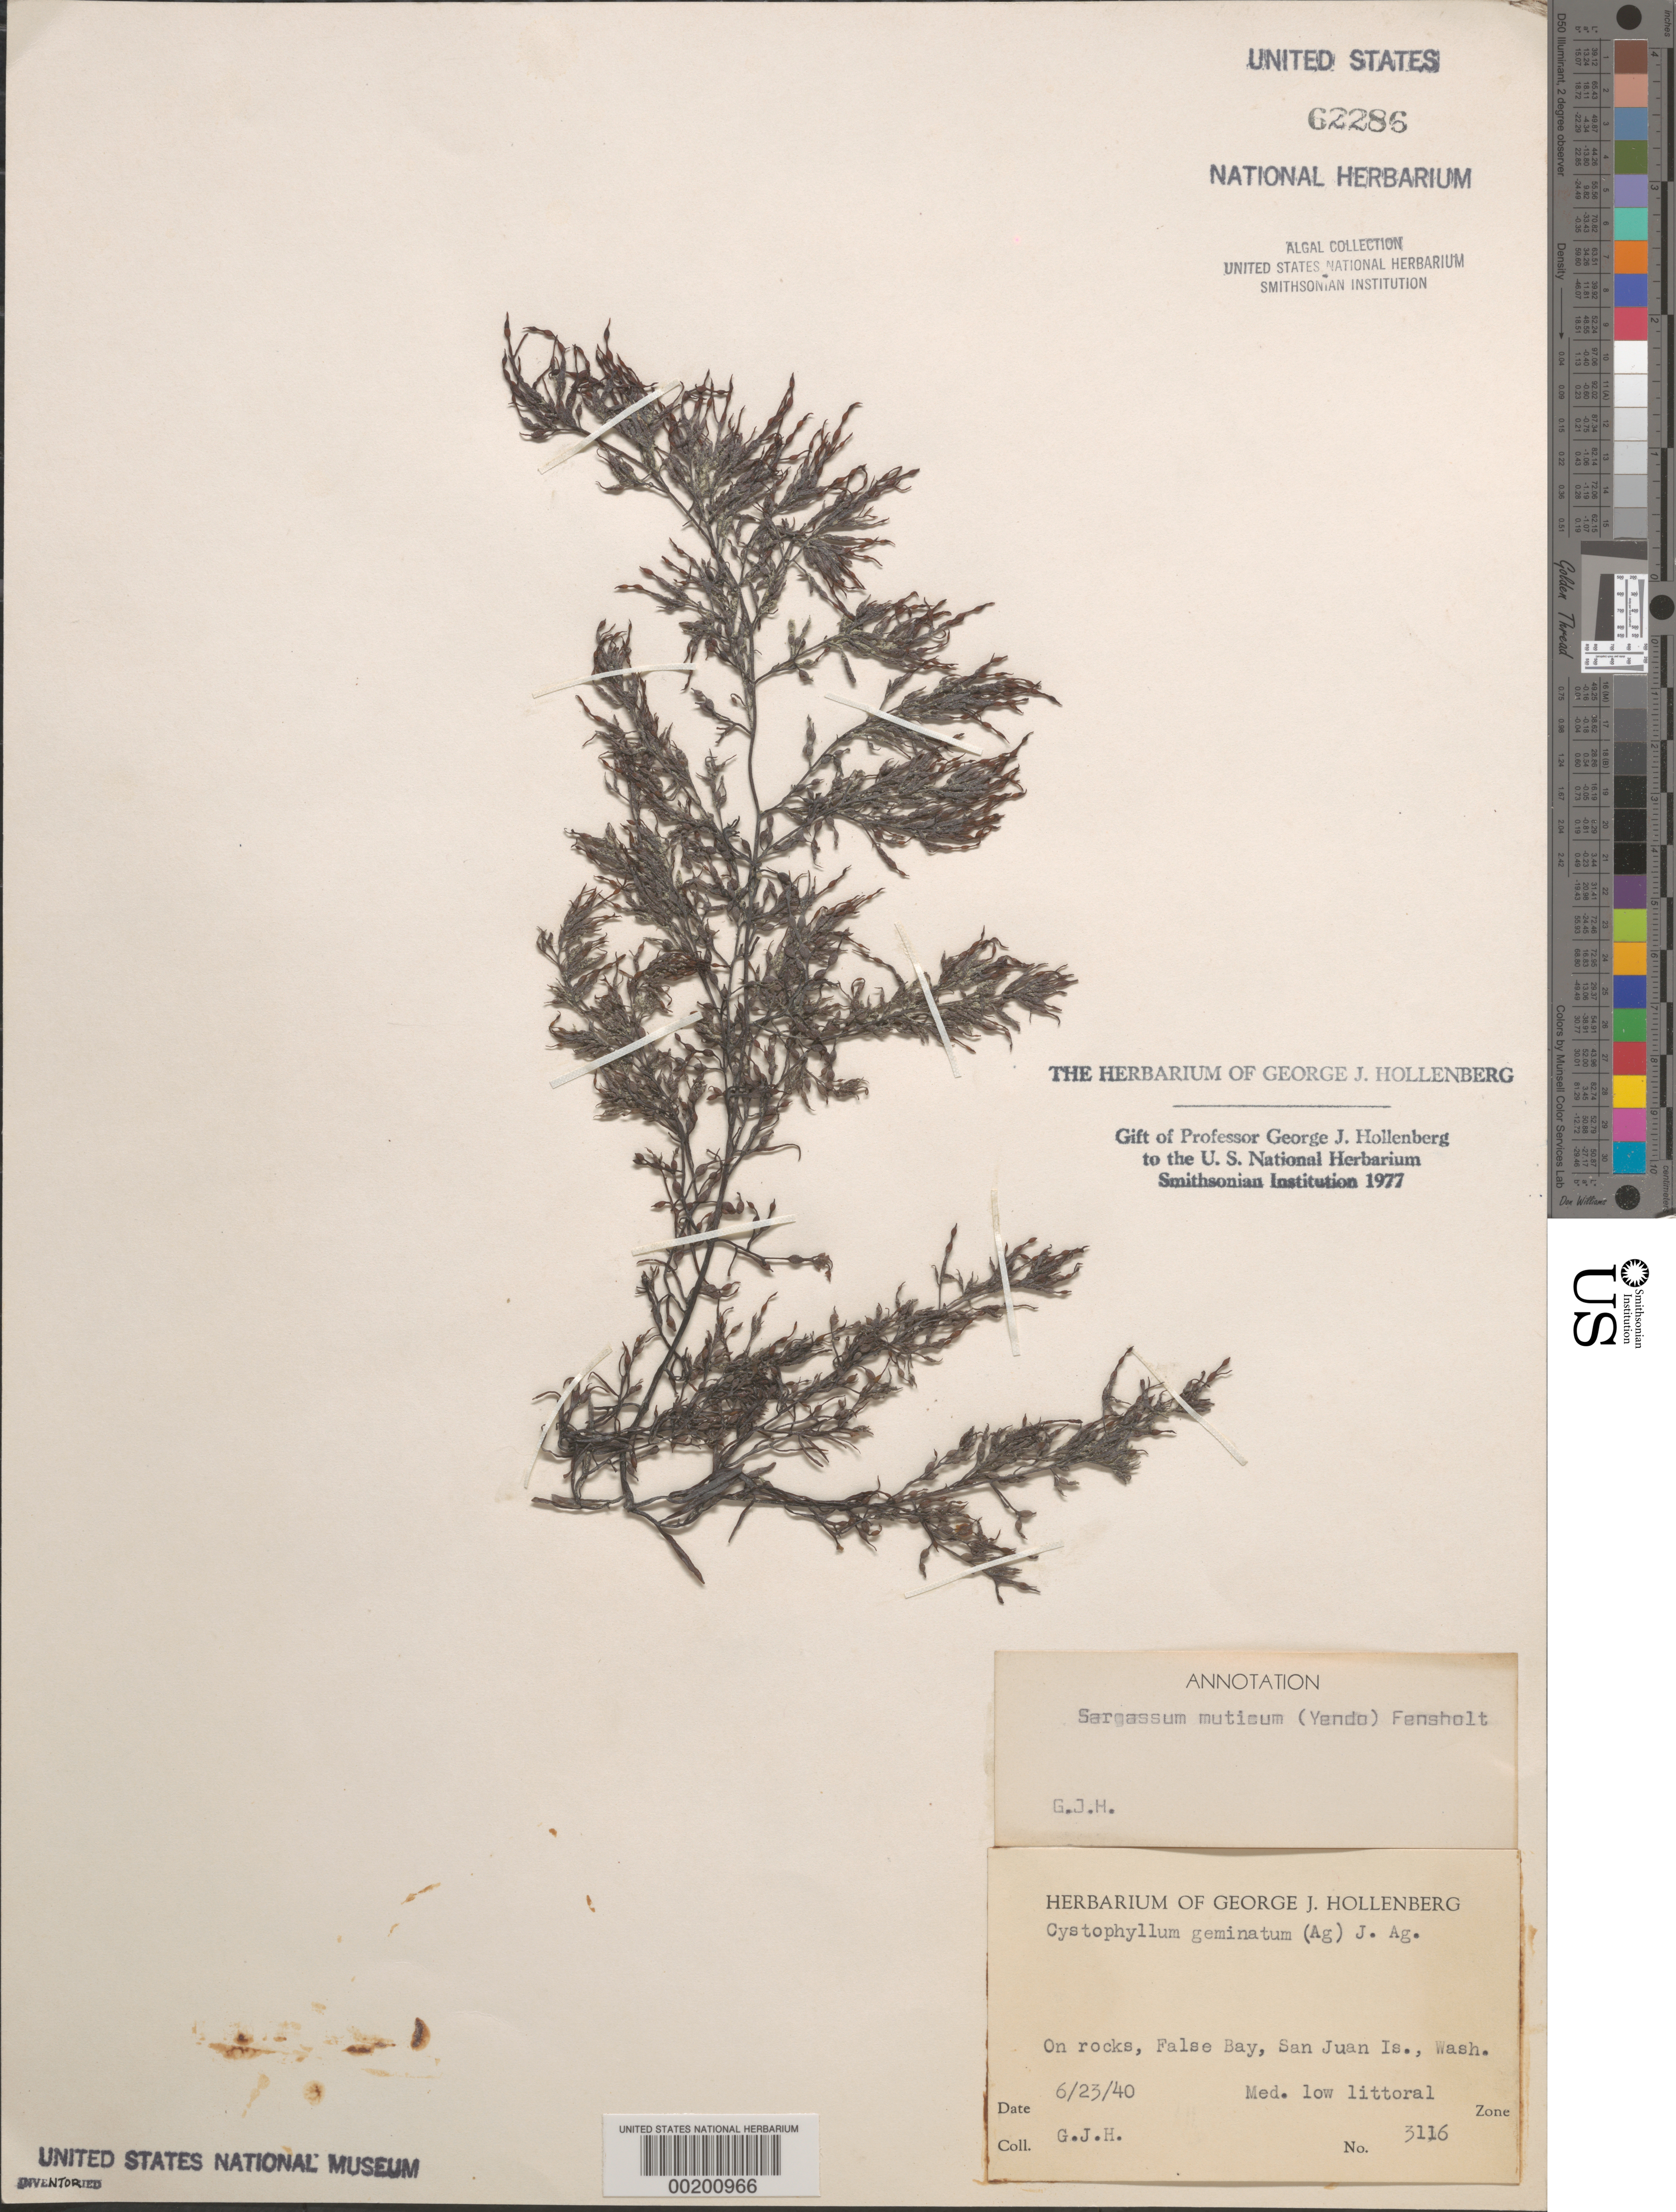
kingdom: Chromista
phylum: Ochrophyta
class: Phaeophyceae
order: Fucales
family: Sargassaceae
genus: Sargassum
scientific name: Sargassum muticum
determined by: Hollenberg, George J.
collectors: G. Hollenberg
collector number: GJH 3116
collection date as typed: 23 Jun 1940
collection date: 1940-06-23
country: United States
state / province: Washington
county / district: San Juan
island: San Juan Island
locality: False Bay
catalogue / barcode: US 62286